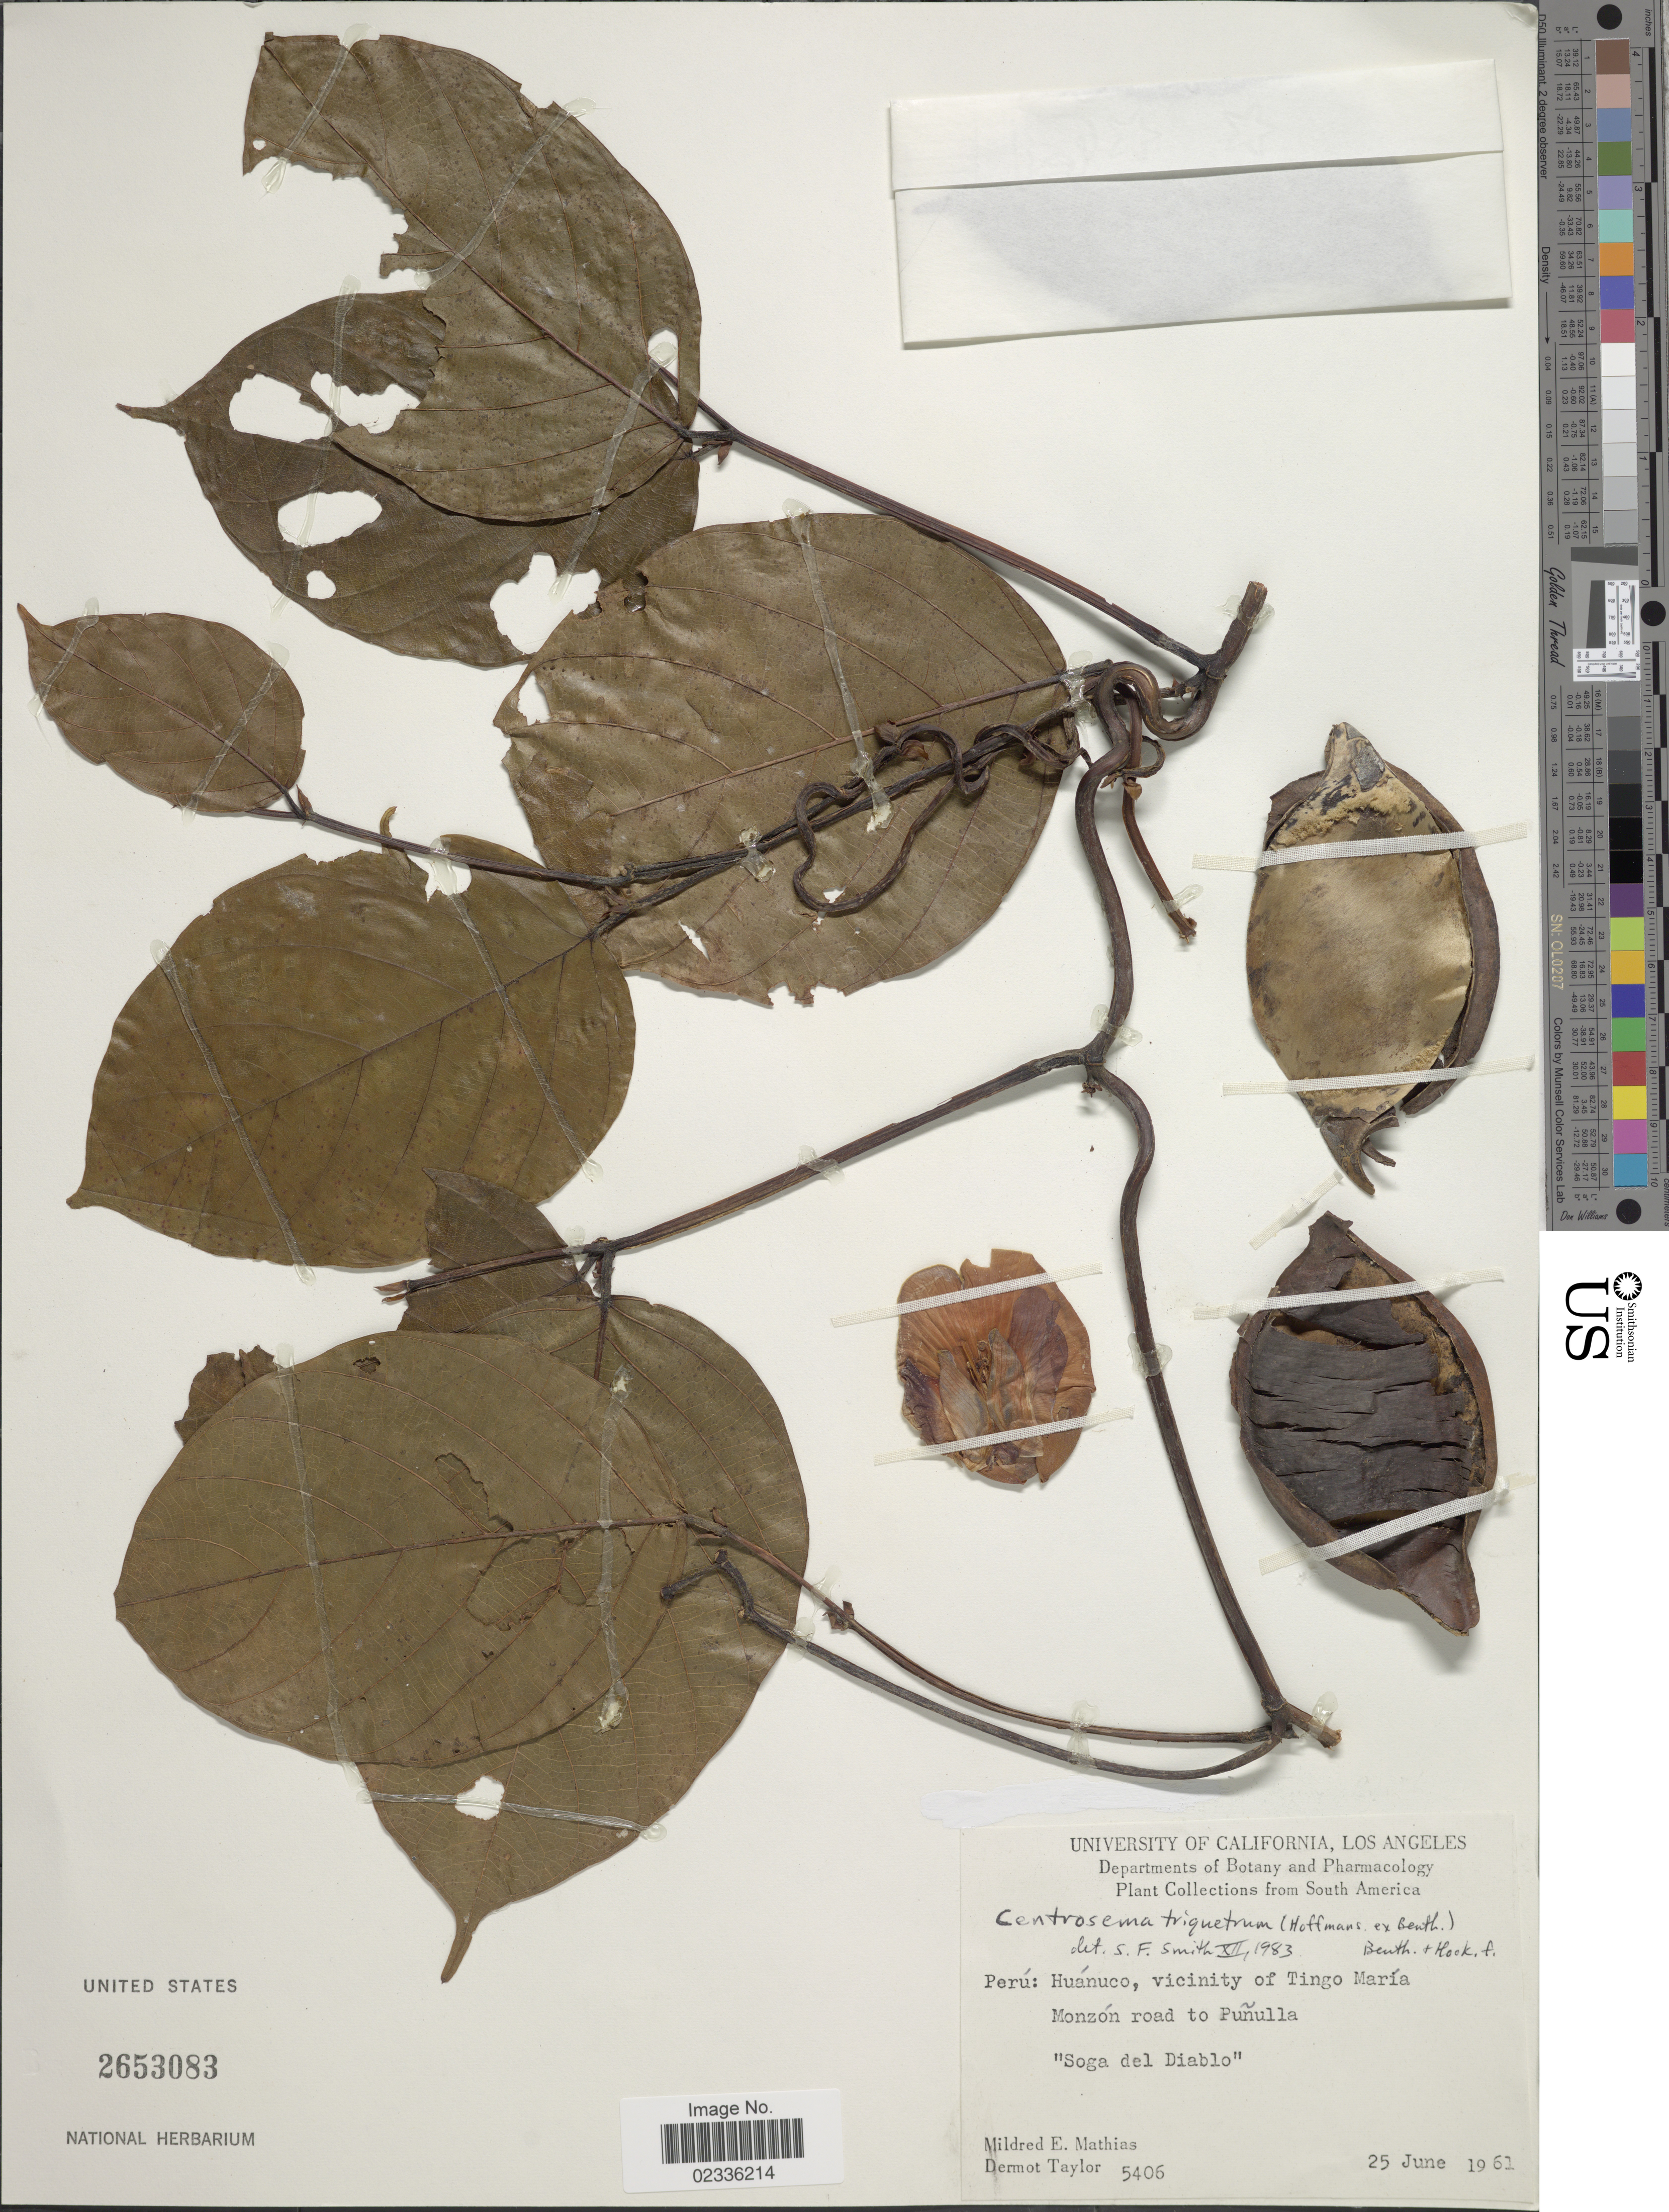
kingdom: Plantae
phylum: Tracheophyta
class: Magnoliopsida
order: Fabales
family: Fabaceae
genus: Centrosema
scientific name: Centrosema triquetrum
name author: Benth.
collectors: M. E. Mathias & D. Taylor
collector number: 5406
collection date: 1961-06-25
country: Peru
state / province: Huánuco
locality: Vicinity of Tingo Maria, Monzon road to Punulla.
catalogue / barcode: US 2653083